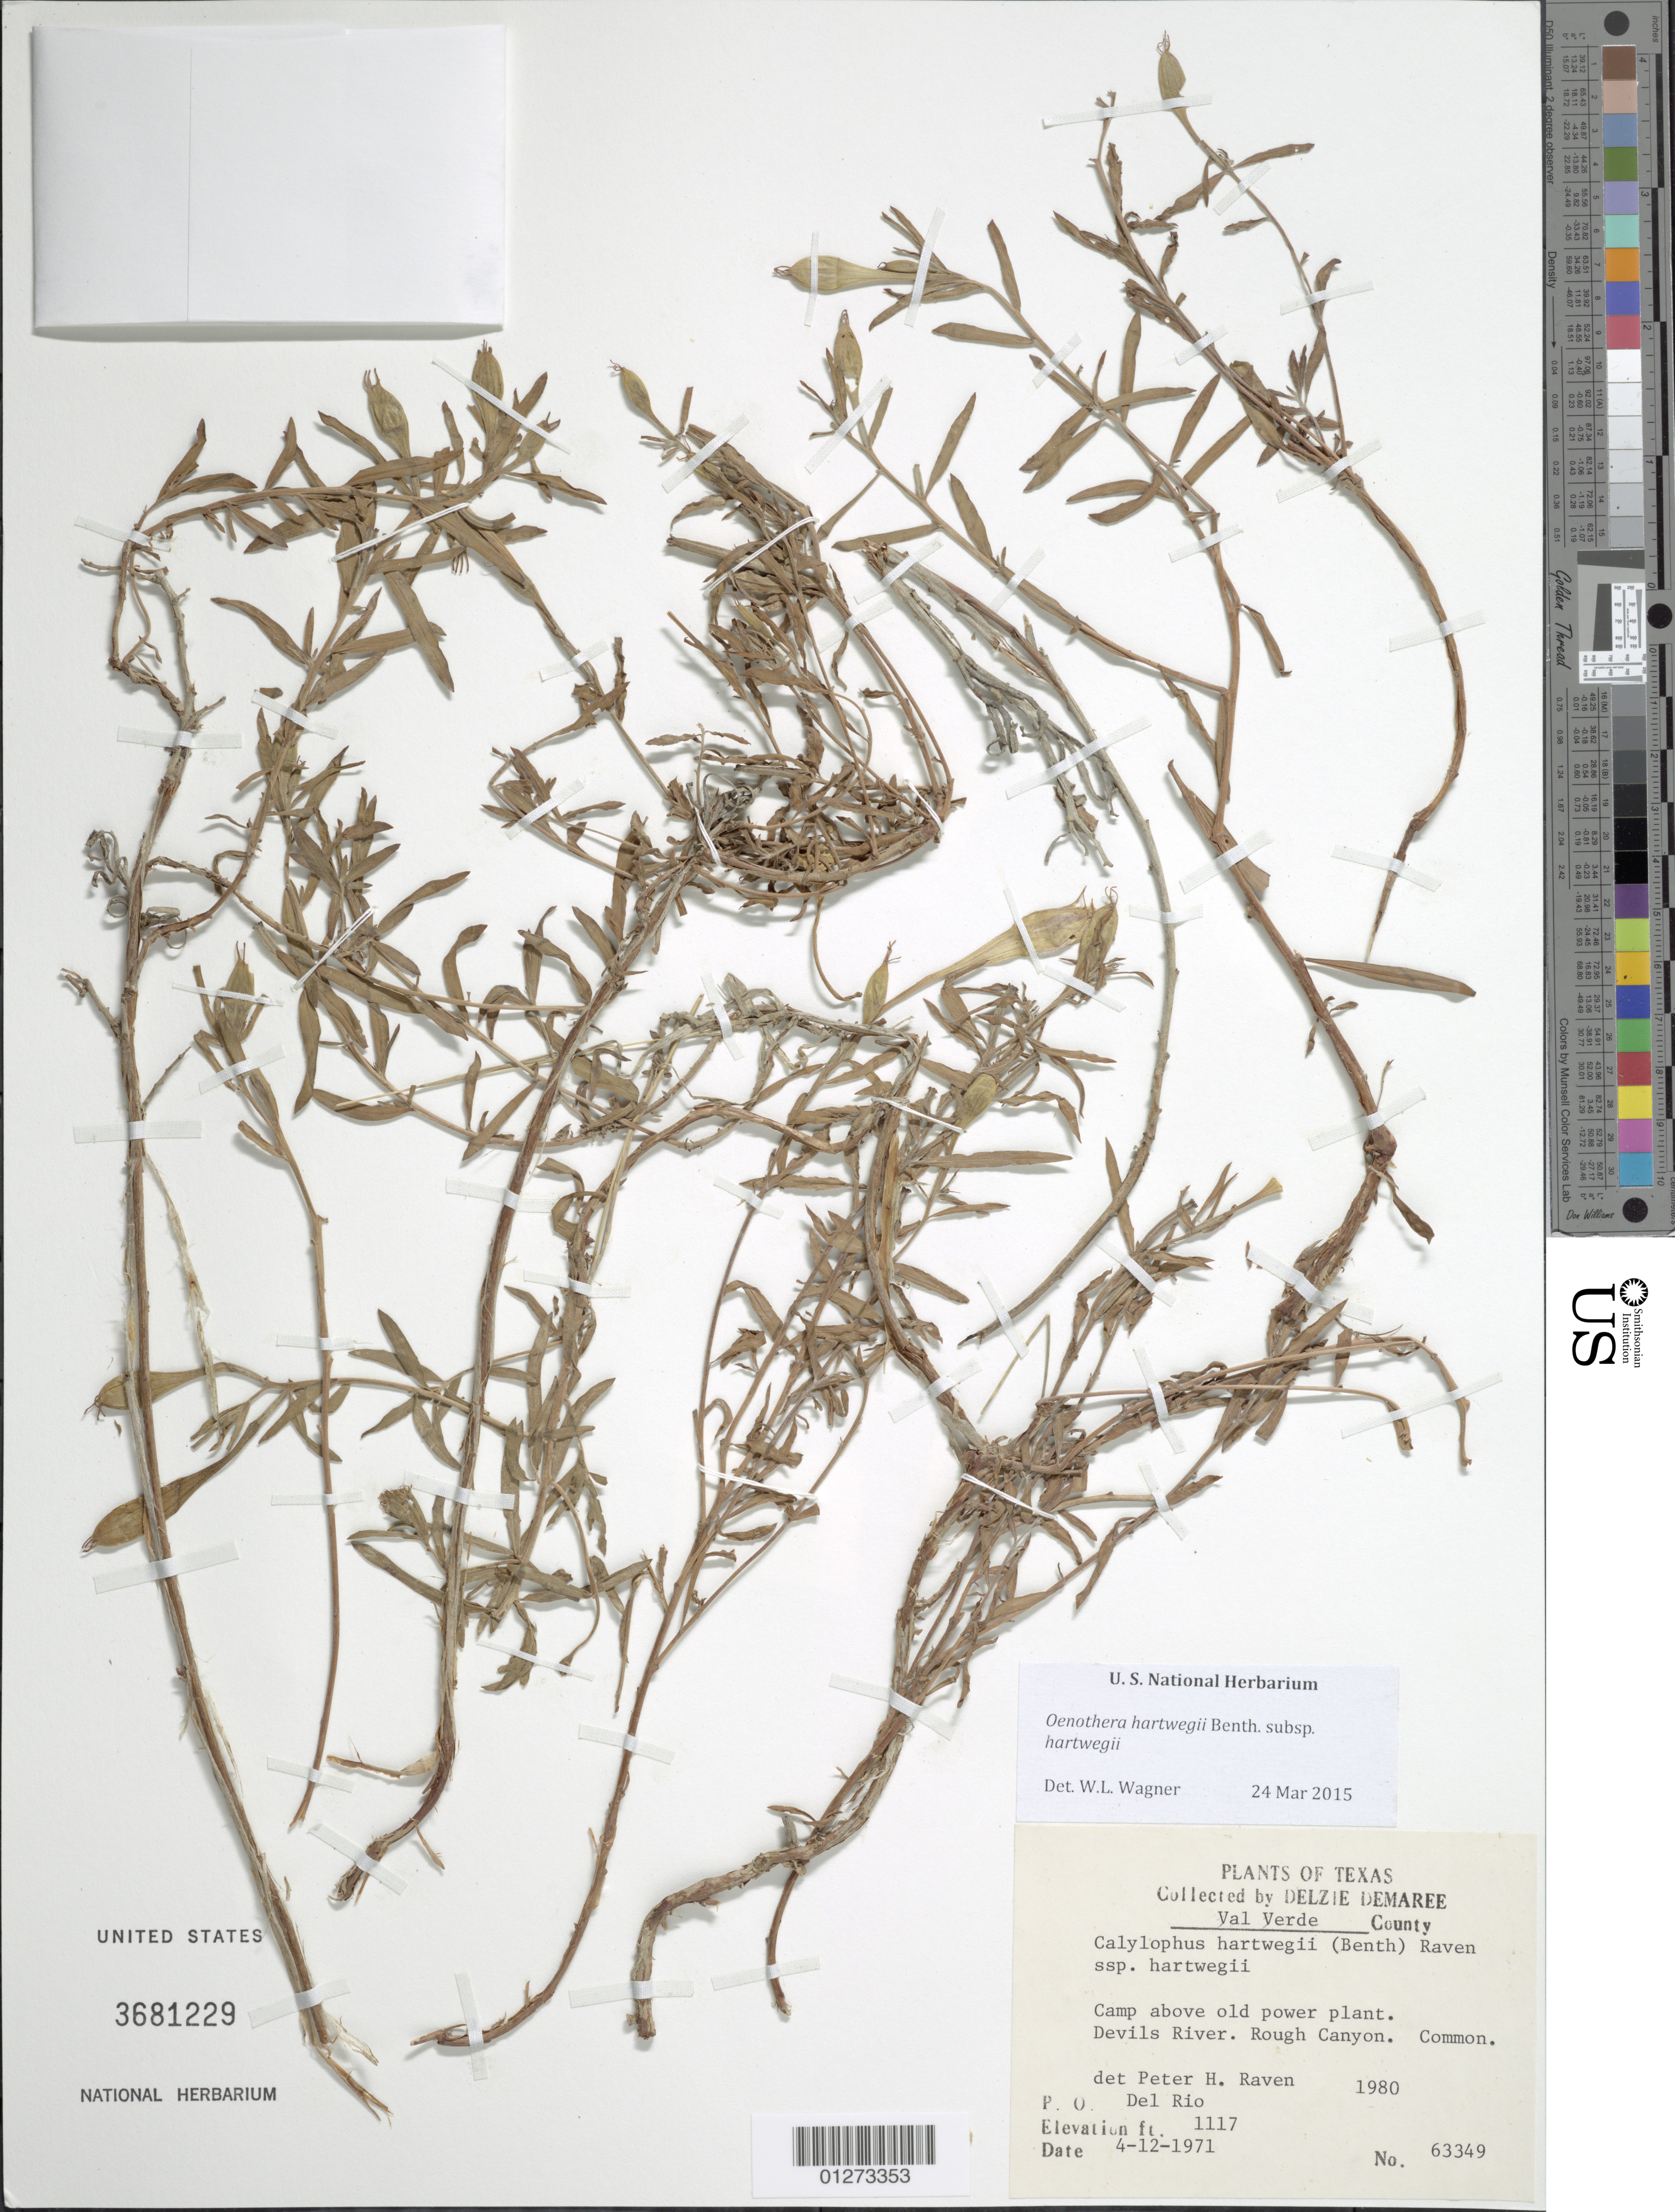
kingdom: Plantae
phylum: Tracheophyta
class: Magnoliopsida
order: Myrtales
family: Onagraceae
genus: Oenothera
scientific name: Oenothera hartwegii subsp. hartwegii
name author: Benth.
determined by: Wagner, W. L., (BOT), Smithsonian Institution - National Museum of Natural History (UNITED STATES)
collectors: D. Demaree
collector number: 63349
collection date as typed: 4-12-1971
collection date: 1971-04-12 or 1971-12-04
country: United States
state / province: Texas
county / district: Val Verde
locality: Camp above old power plant, Devils River, Rough Canyon. P.O. Del Rio.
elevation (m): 340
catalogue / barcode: US 3681229